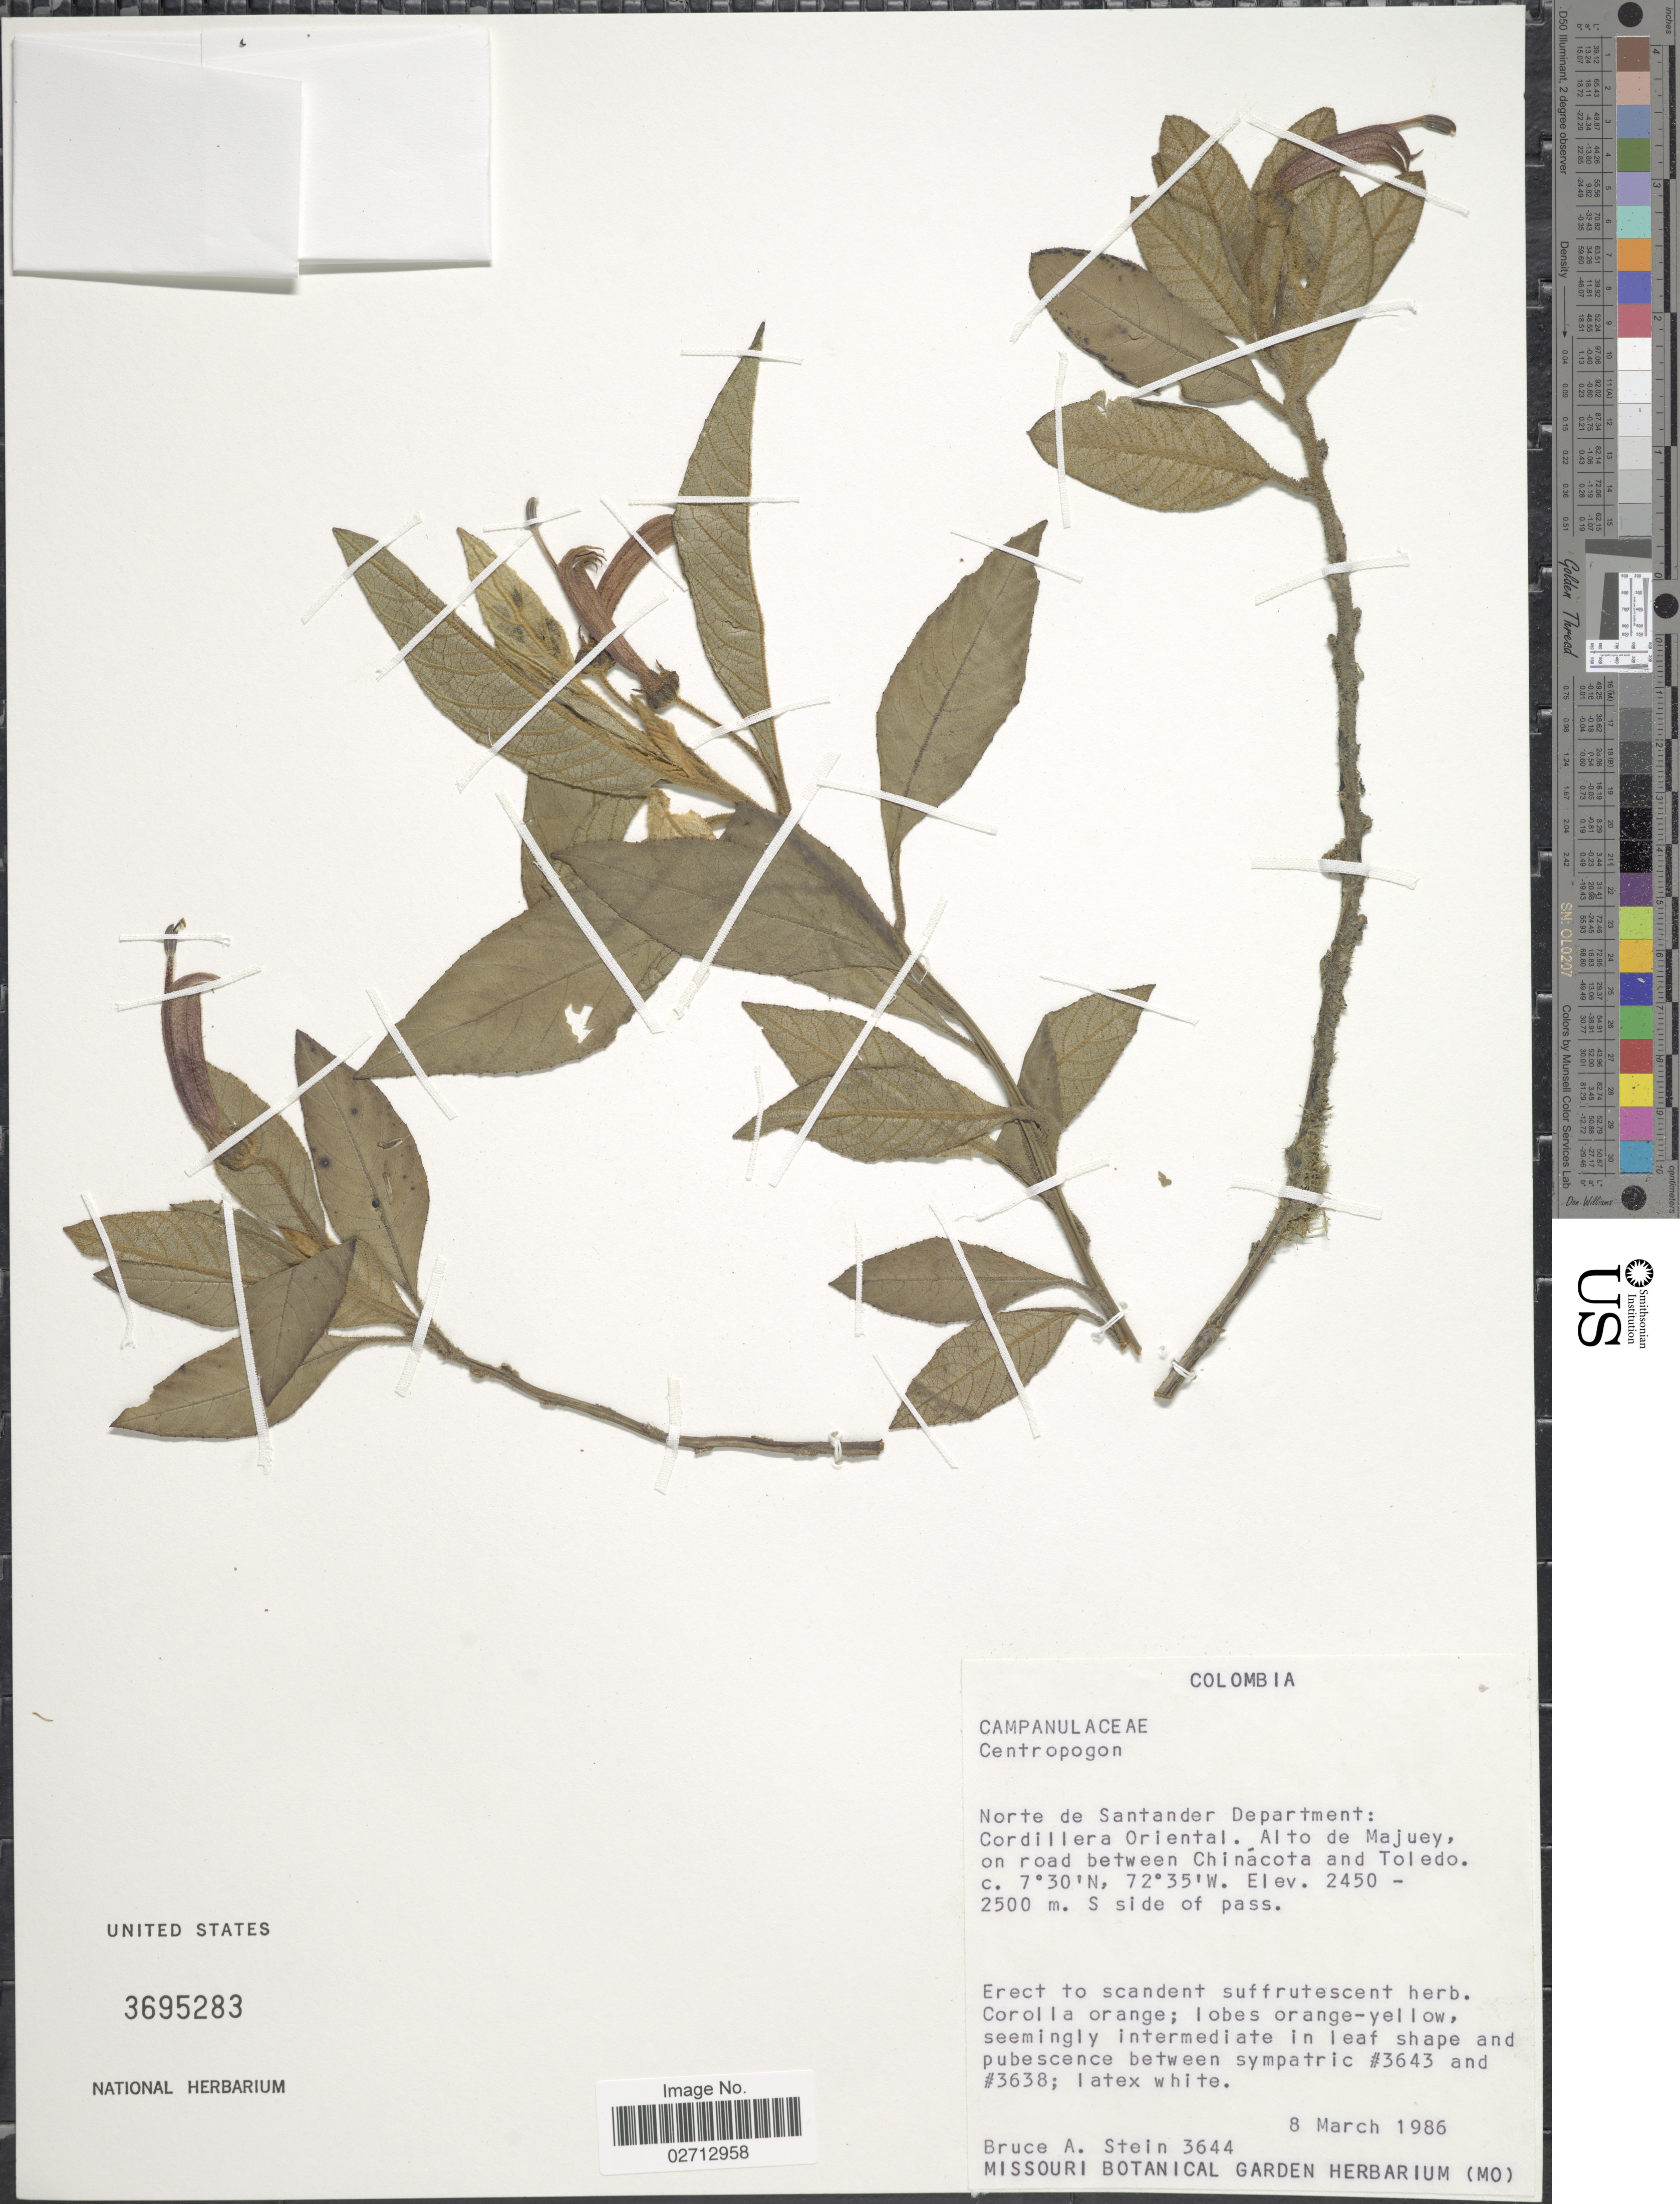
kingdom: Plantae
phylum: Tracheophyta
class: Magnoliopsida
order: Asterales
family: Campanulaceae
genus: Centropogon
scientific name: Centropogon sp.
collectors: B. A. Stein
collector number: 3644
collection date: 1986-03-08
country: Colombia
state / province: Norte de Santander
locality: Cordillera Oriental. Alto de Majuey, on road between Chinacota and Toledo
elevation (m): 2450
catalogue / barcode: US 3695283